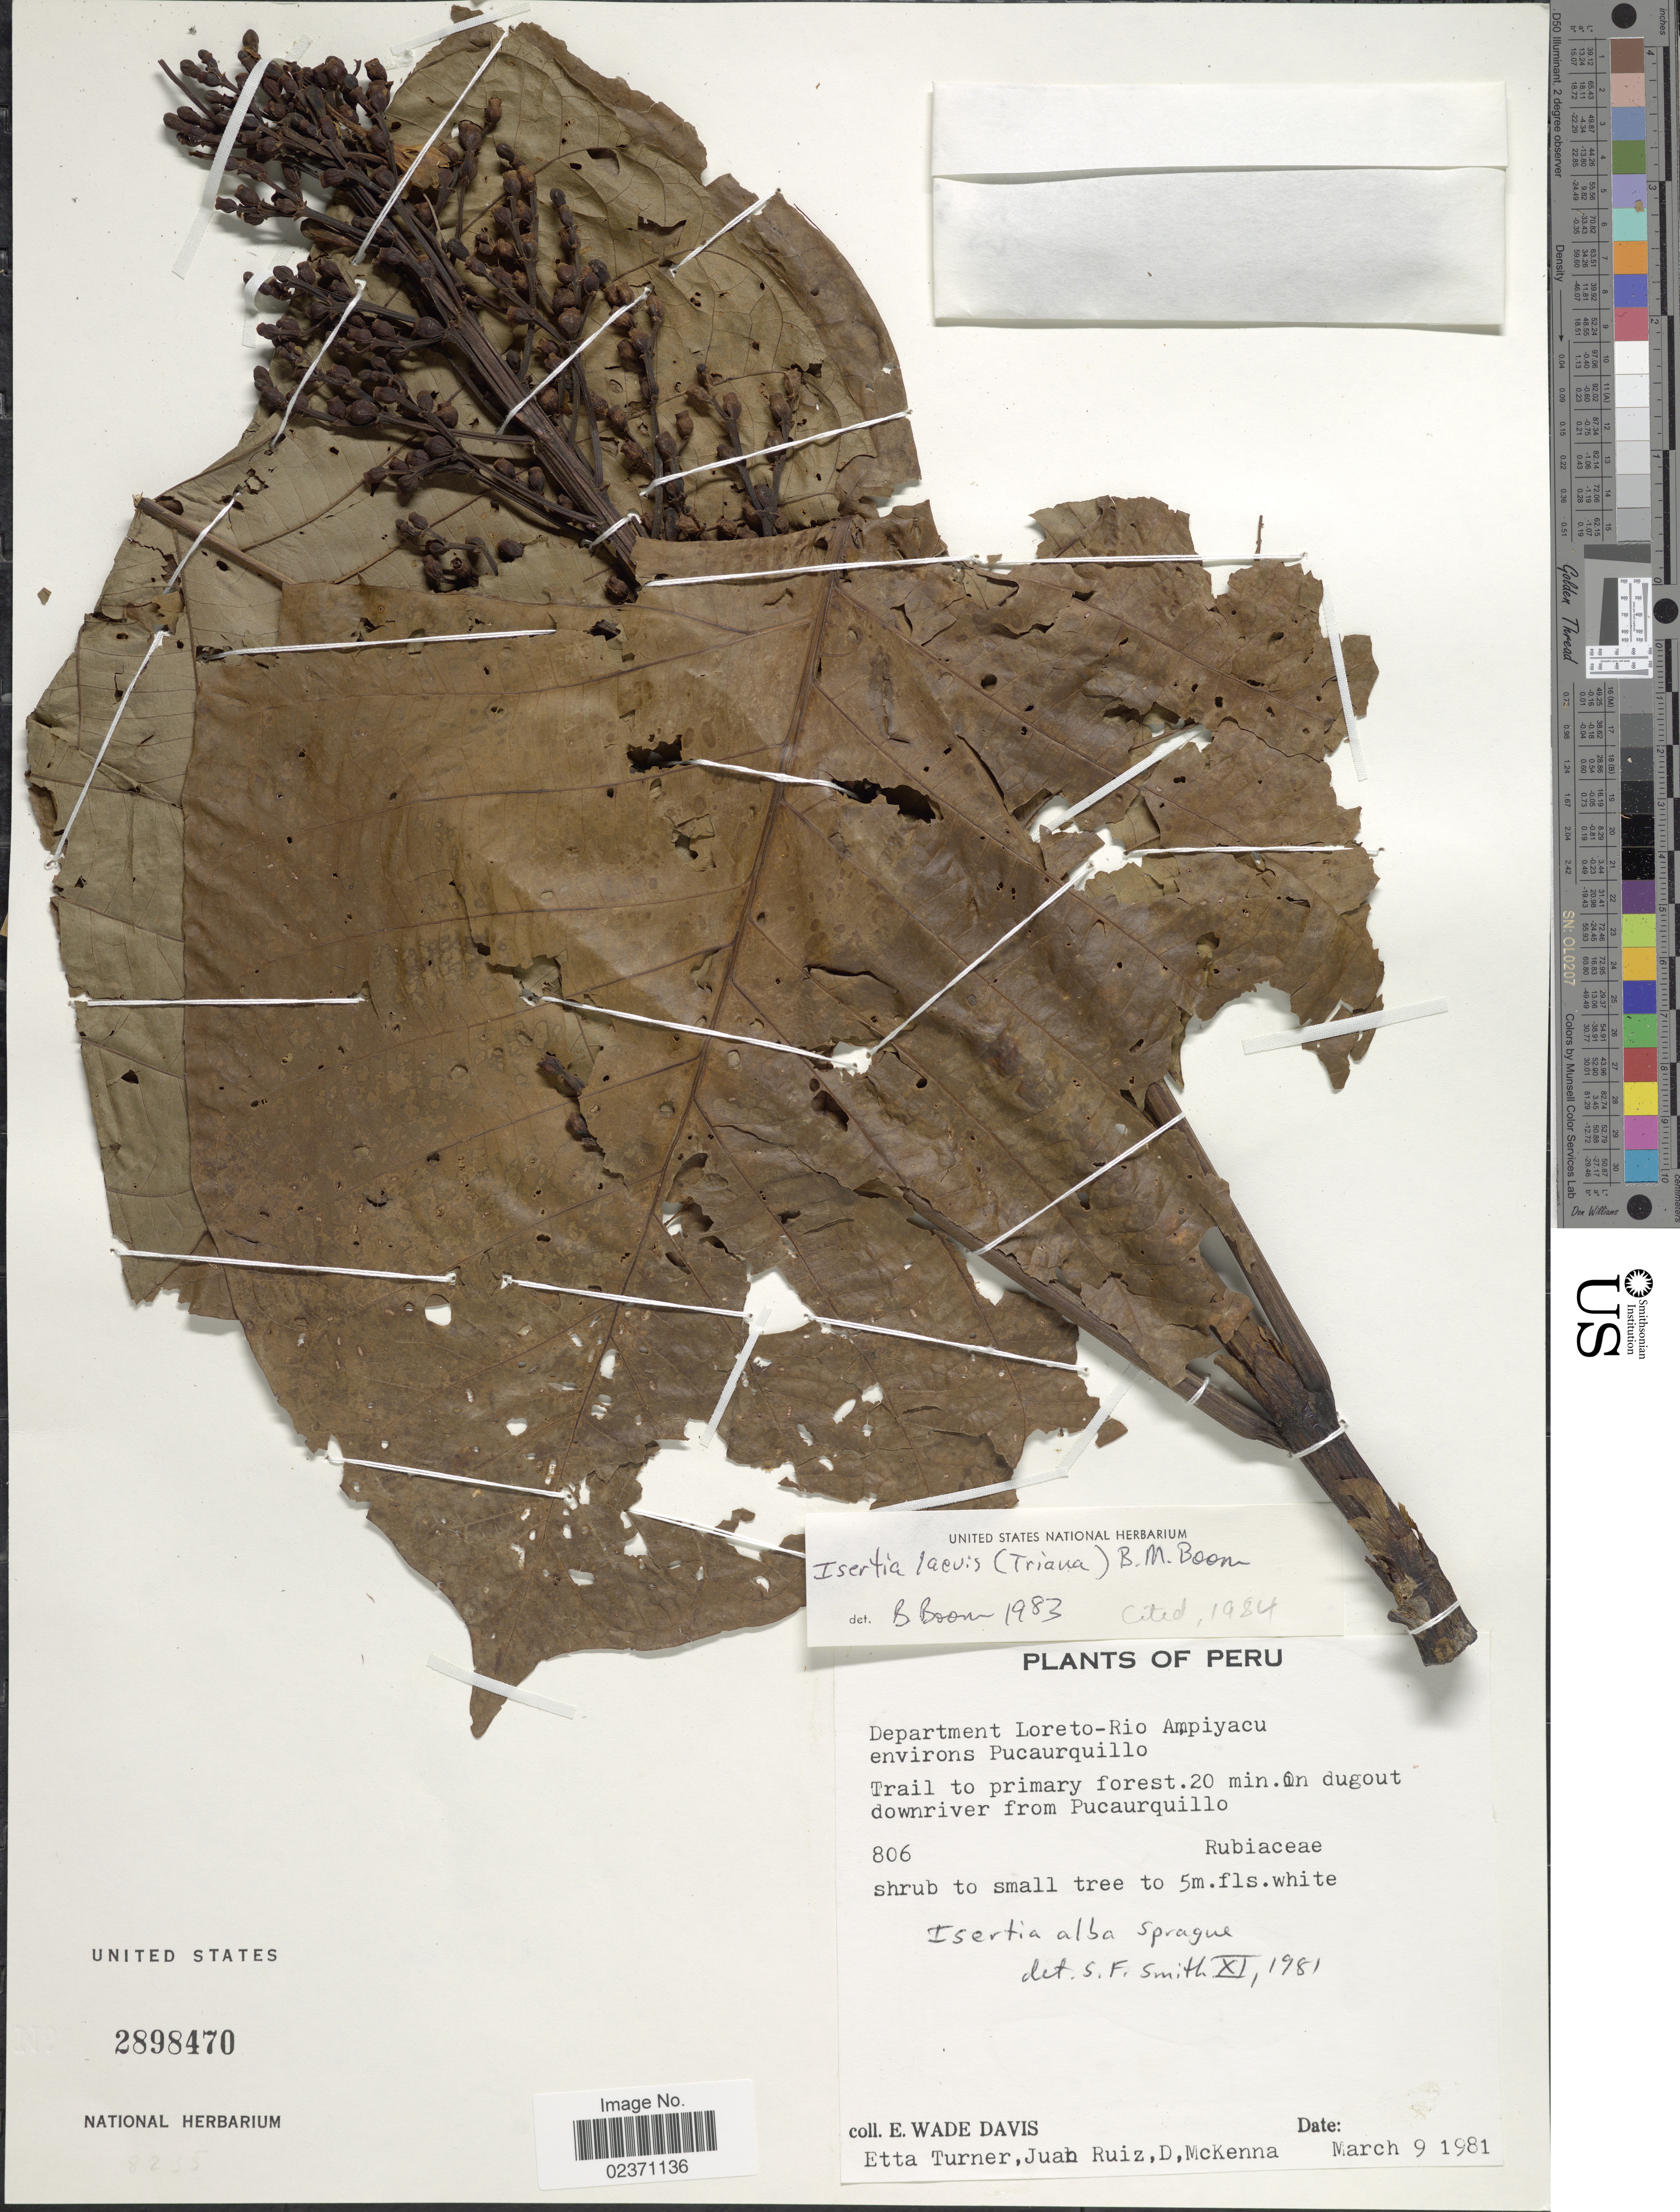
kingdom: Plantae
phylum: Tracheophyta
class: Magnoliopsida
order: Gentianales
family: Rubiaceae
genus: Isertia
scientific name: Isertia laevis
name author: (Triana) B.M. Boom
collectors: E. W. Davis, E. Turner, J. Ruiz & D. McKenna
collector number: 806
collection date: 1981-03-09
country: Peru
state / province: Loreto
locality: Department Loreto-Rio Ampiyacu environs Pucaurquillo. Trail to primary forest. 20 min. On dugout downriver from Pucaurquillo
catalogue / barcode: US 2898470